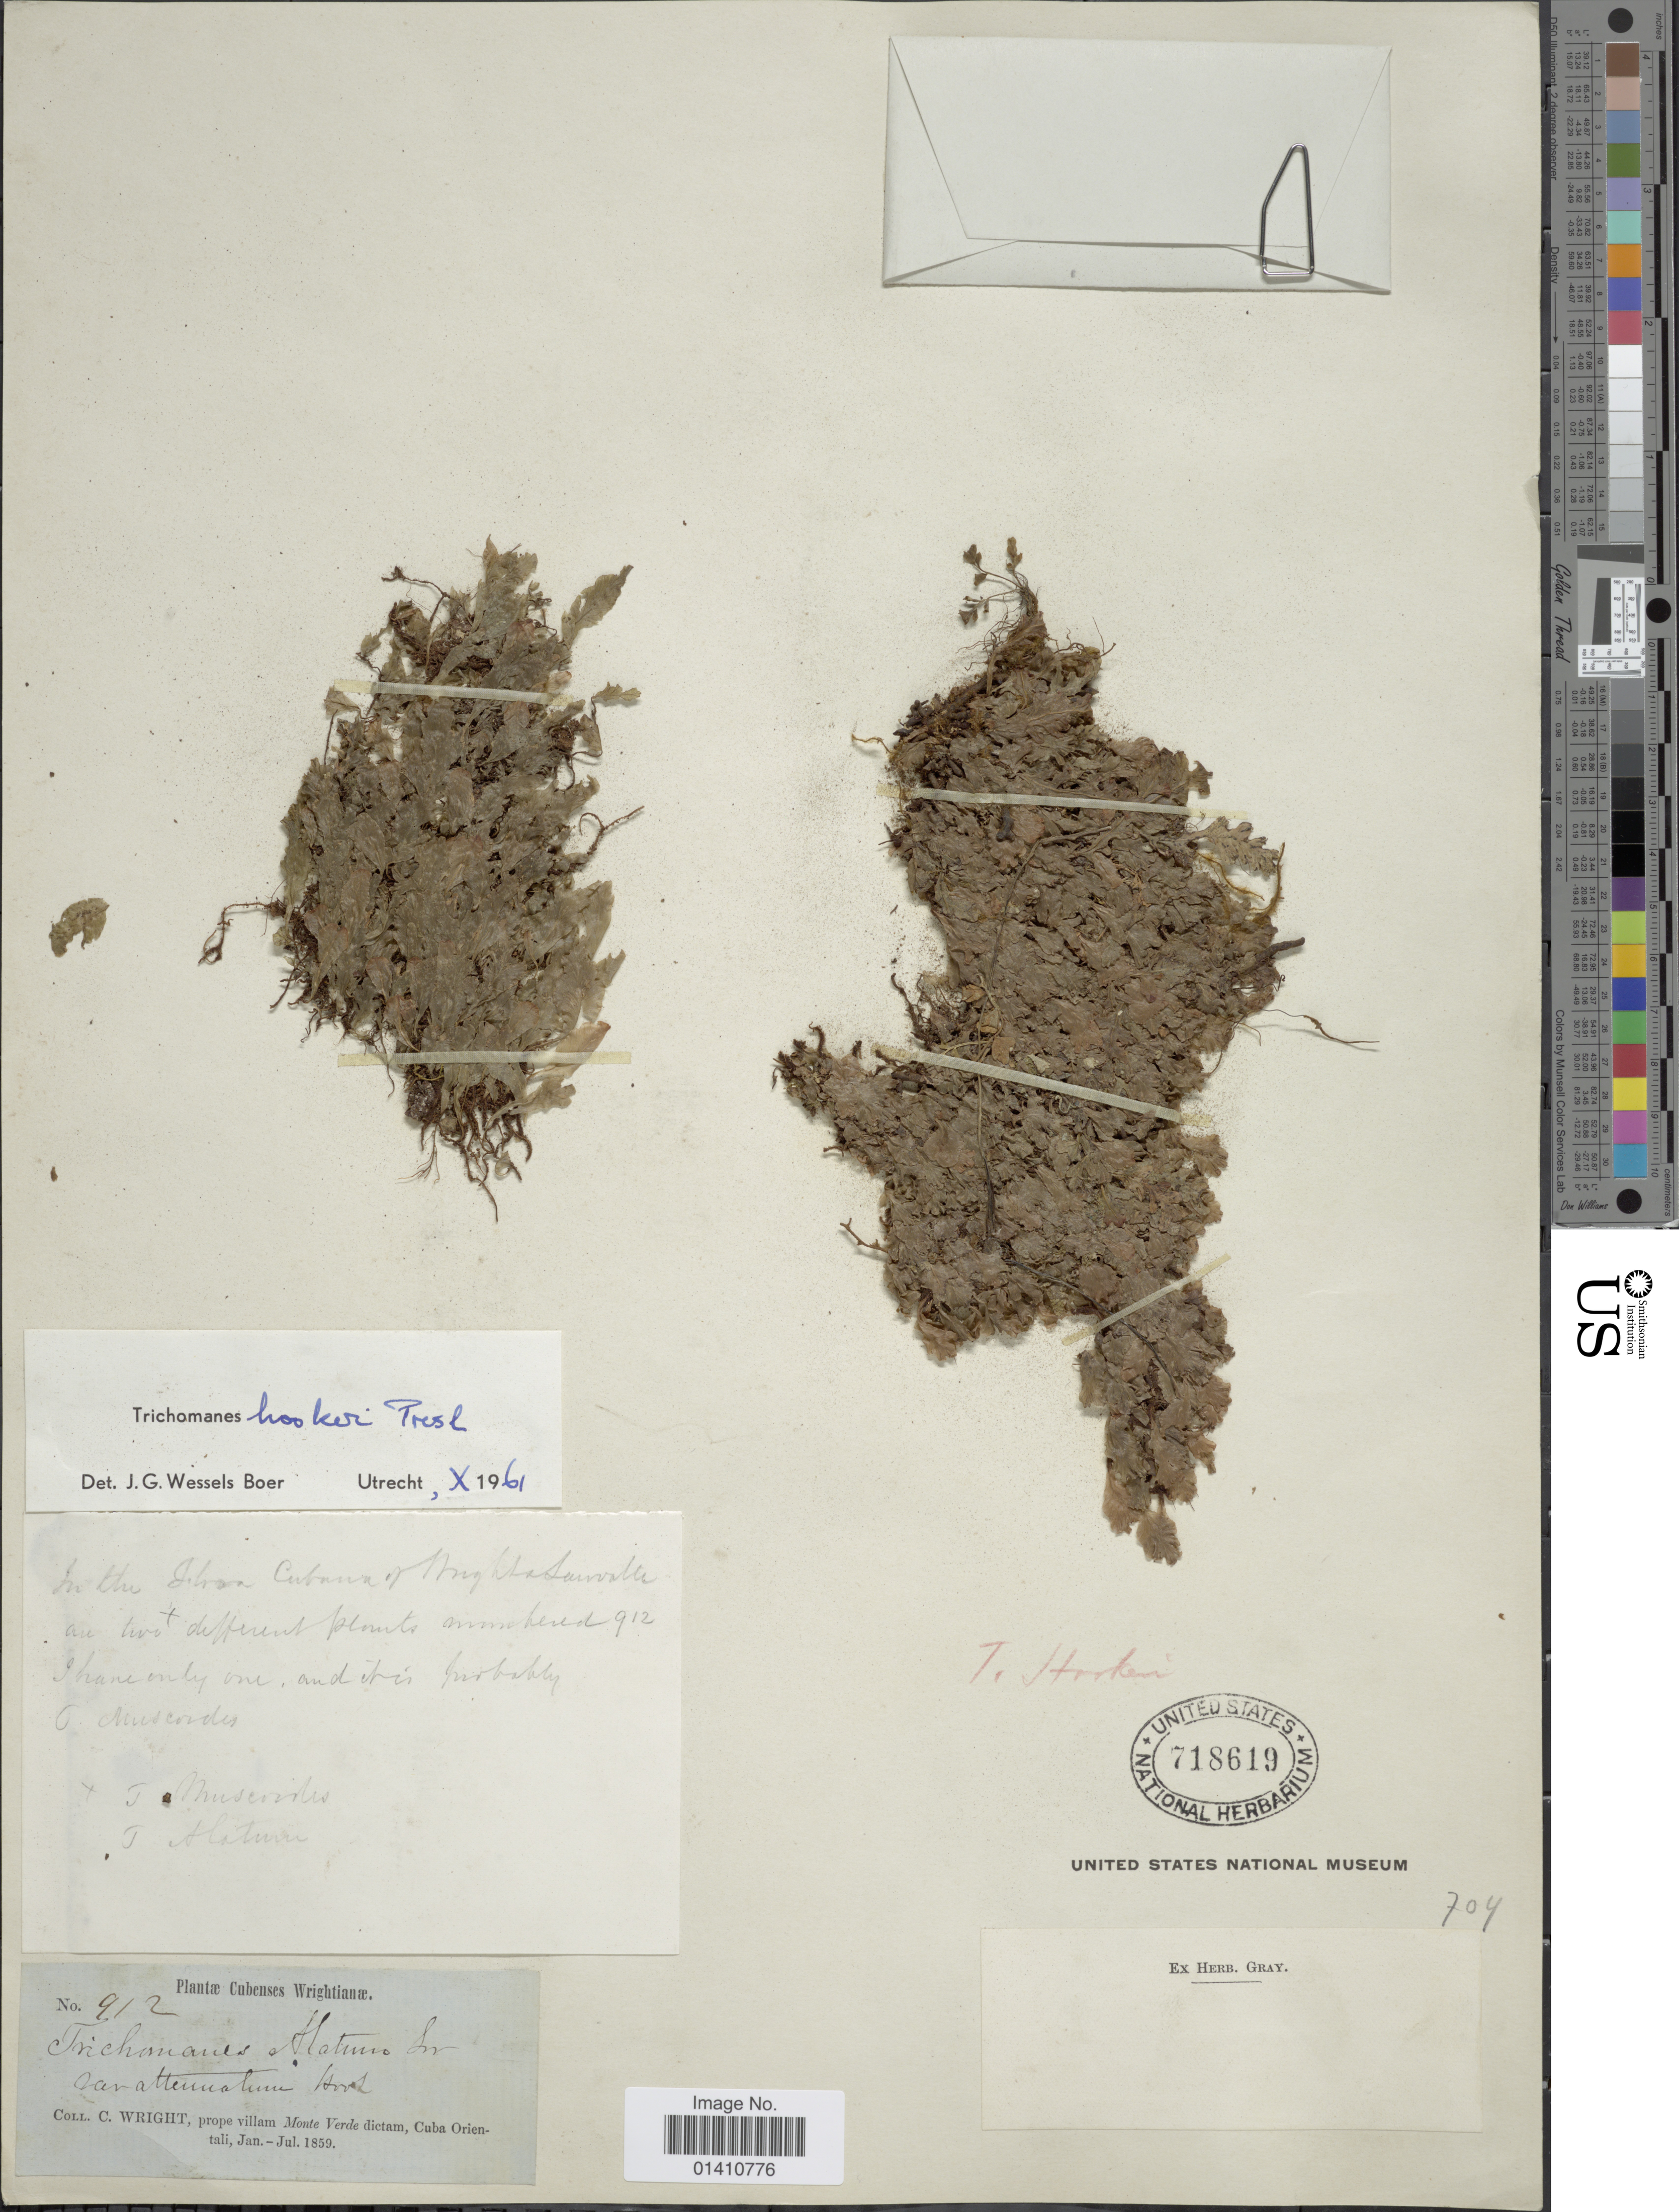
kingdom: Plantae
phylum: Tracheophyta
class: Polypodiopsida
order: Hymenophyllales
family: Hymenophyllaceae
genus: Didymoglossum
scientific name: Didymoglossum hookeri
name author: C. Presl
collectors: C. Wright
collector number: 912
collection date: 1859-01/1859-07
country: Cuba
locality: Prope villam Monte Verde dictam, Cuba Orientali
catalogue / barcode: US 718619